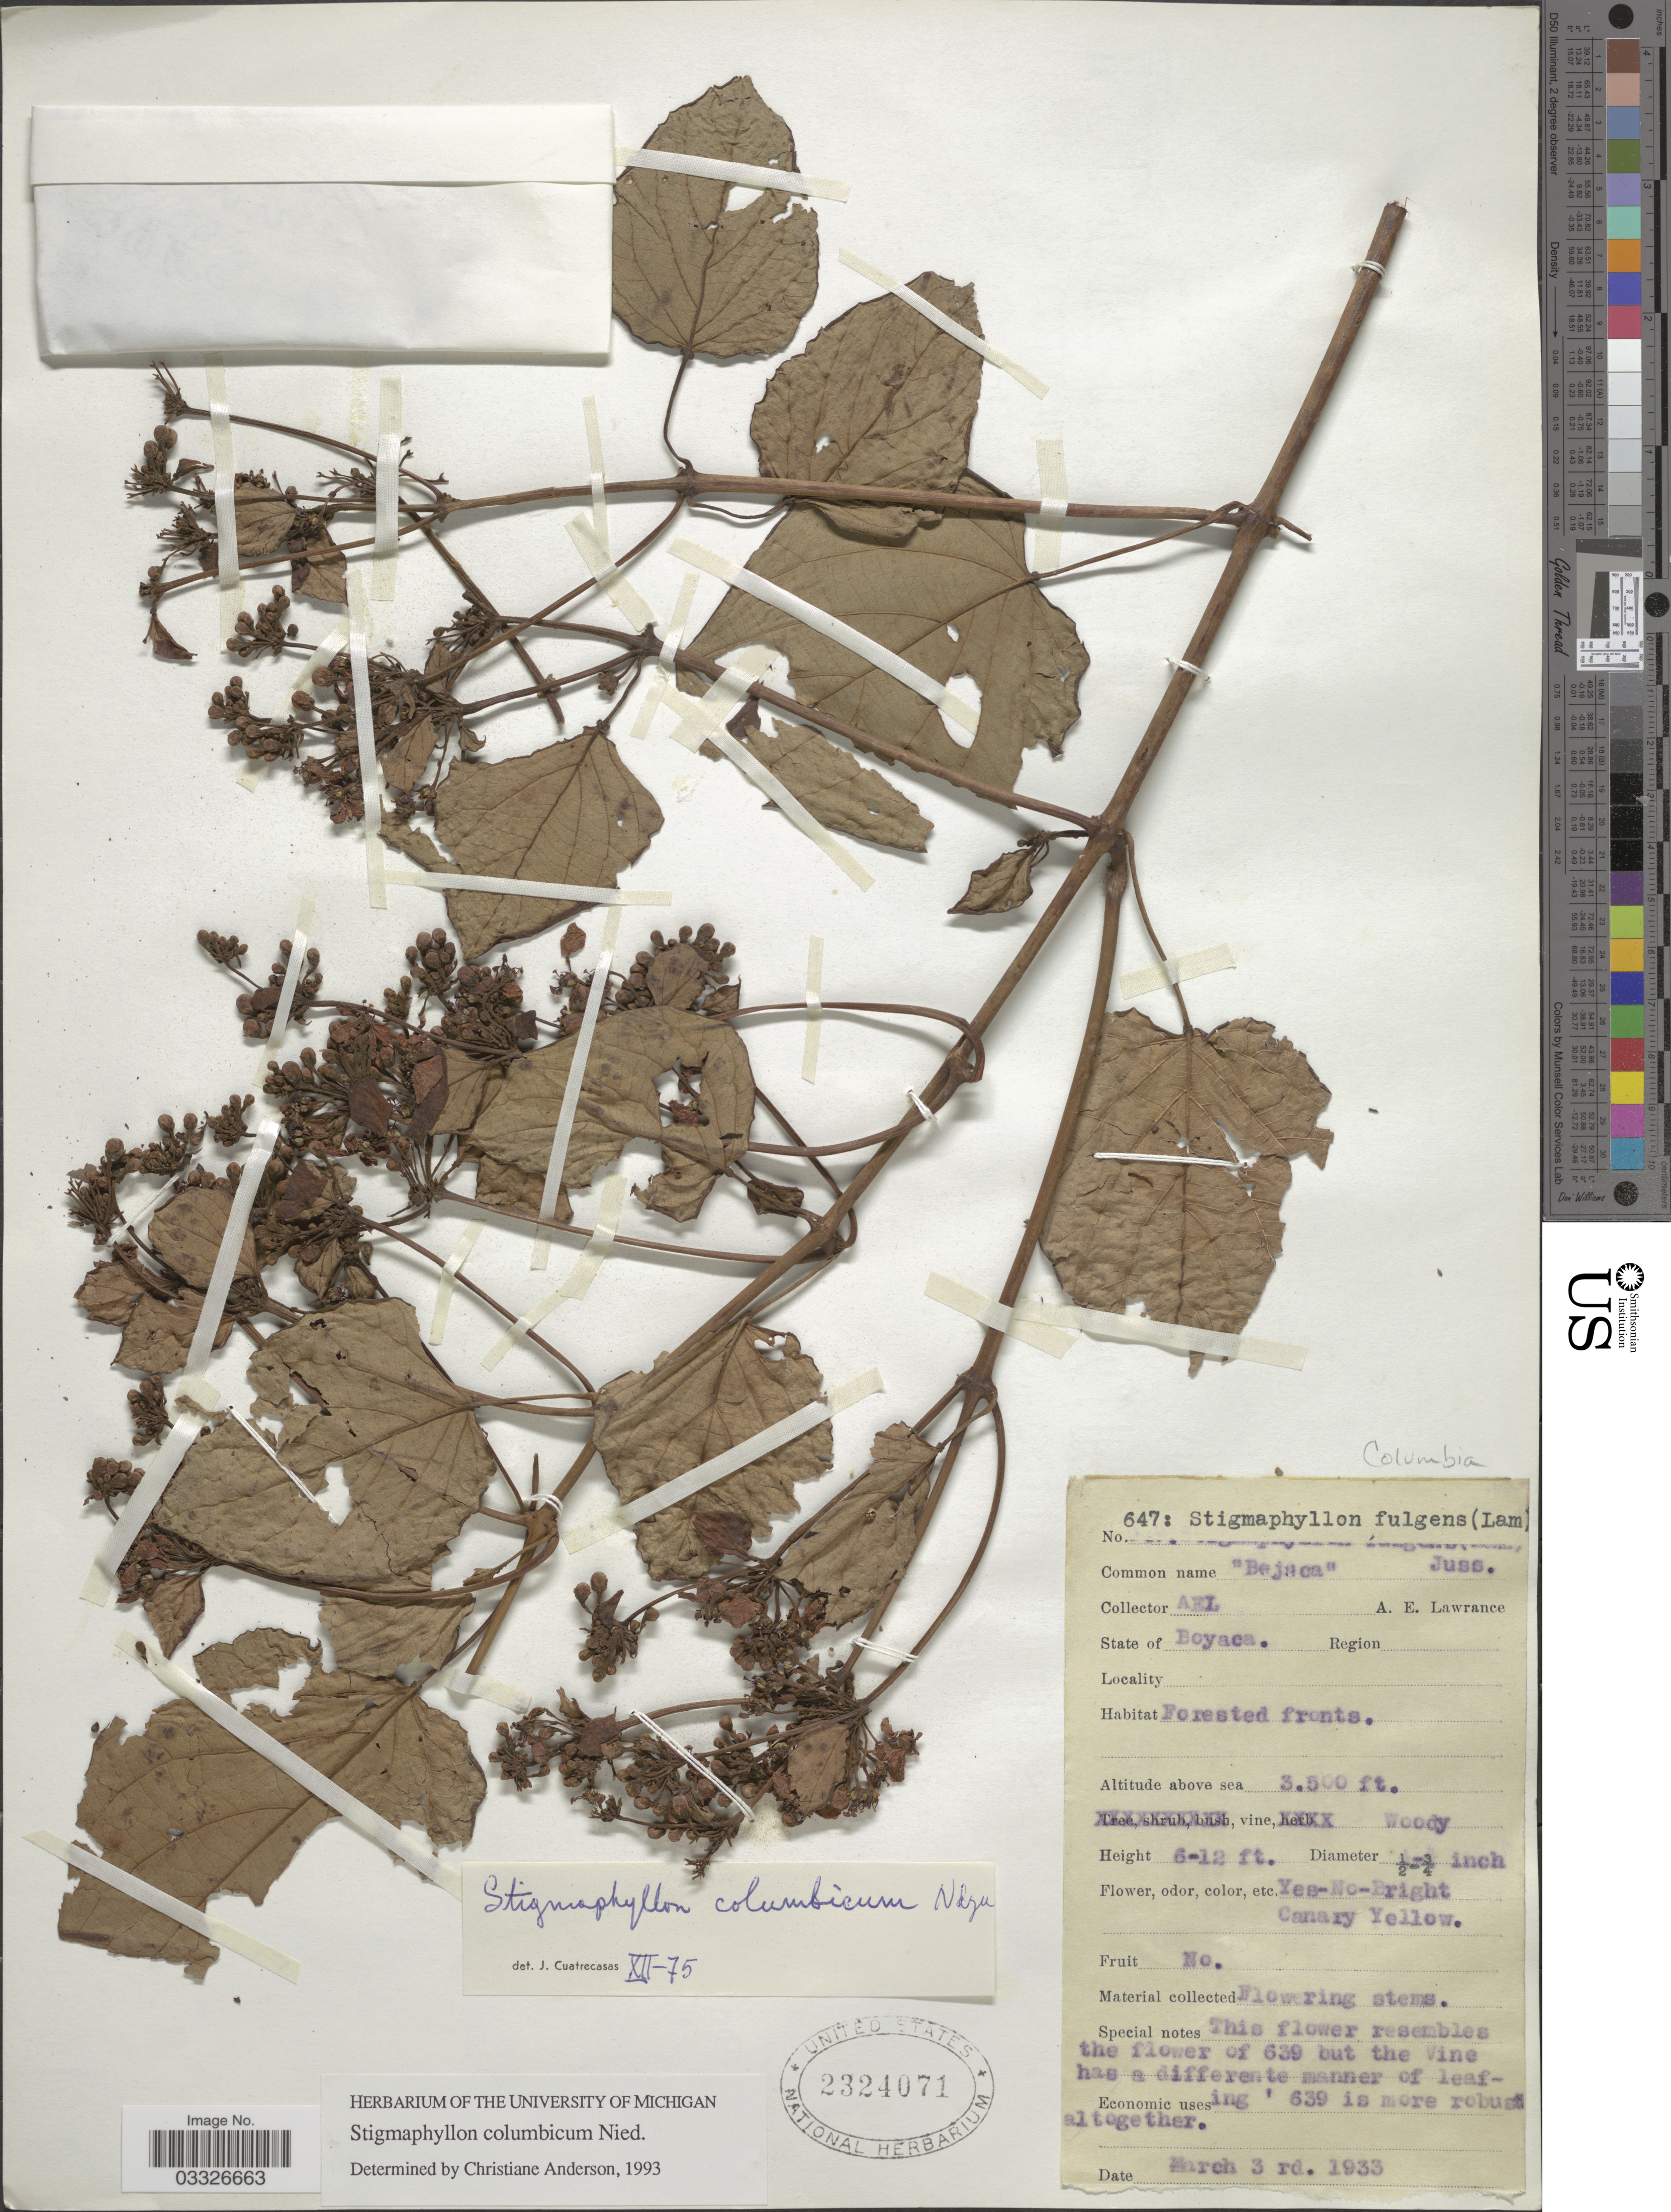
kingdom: Plantae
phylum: Tracheophyta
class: Magnoliopsida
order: Malpighiales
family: Malpighiaceae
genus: Stigmaphyllon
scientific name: Stigmaphyllon columbicum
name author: Nied.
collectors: A. Lawrance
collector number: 647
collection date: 1933-03-03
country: Colombia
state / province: Boyacá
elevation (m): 1067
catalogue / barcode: US 2324071